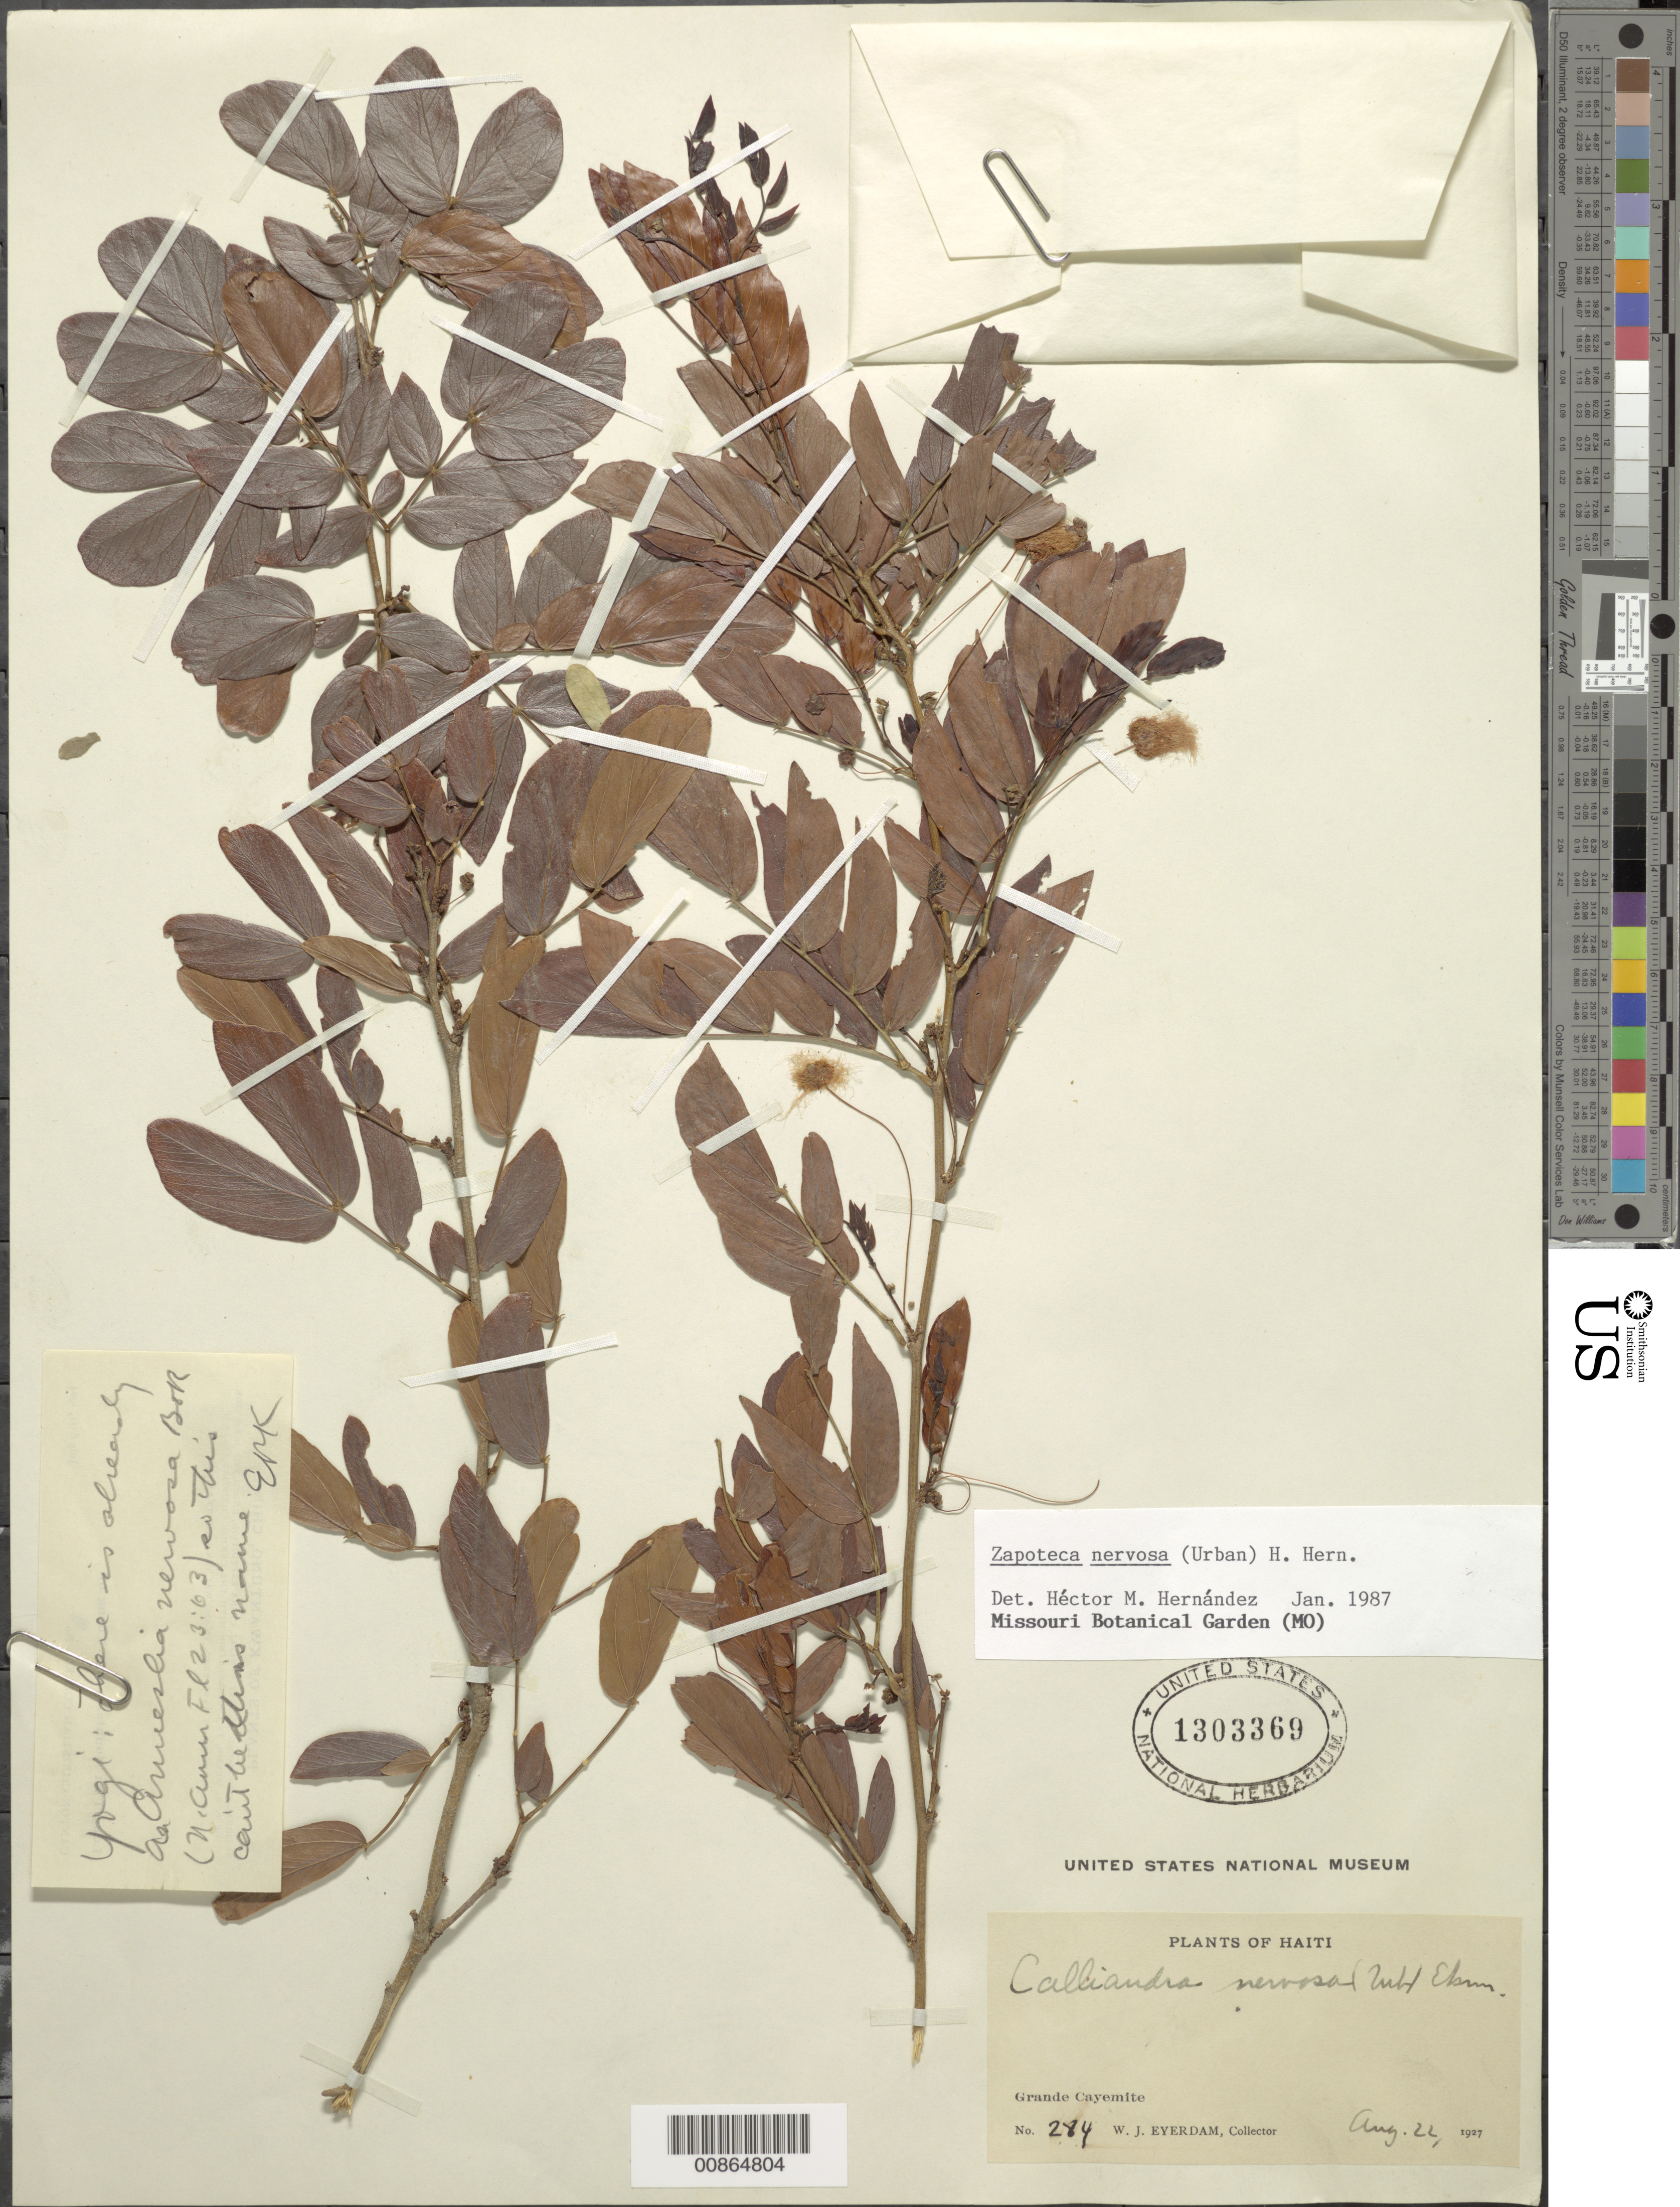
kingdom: Plantae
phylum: Tracheophyta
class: Magnoliopsida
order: Fabales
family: Fabaceae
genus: Zapoteca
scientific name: Zapoteca nervosa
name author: (Urb.) H.M. Hern.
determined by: Hernandez, H. M., (MO), Missouri Botanical Garden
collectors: W. J. Eyerdam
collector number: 284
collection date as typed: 22 Aug 1927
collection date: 1927-08-22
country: Haiti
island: Grande Cayemite I.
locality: Grande Cayemite.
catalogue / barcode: US 1303369